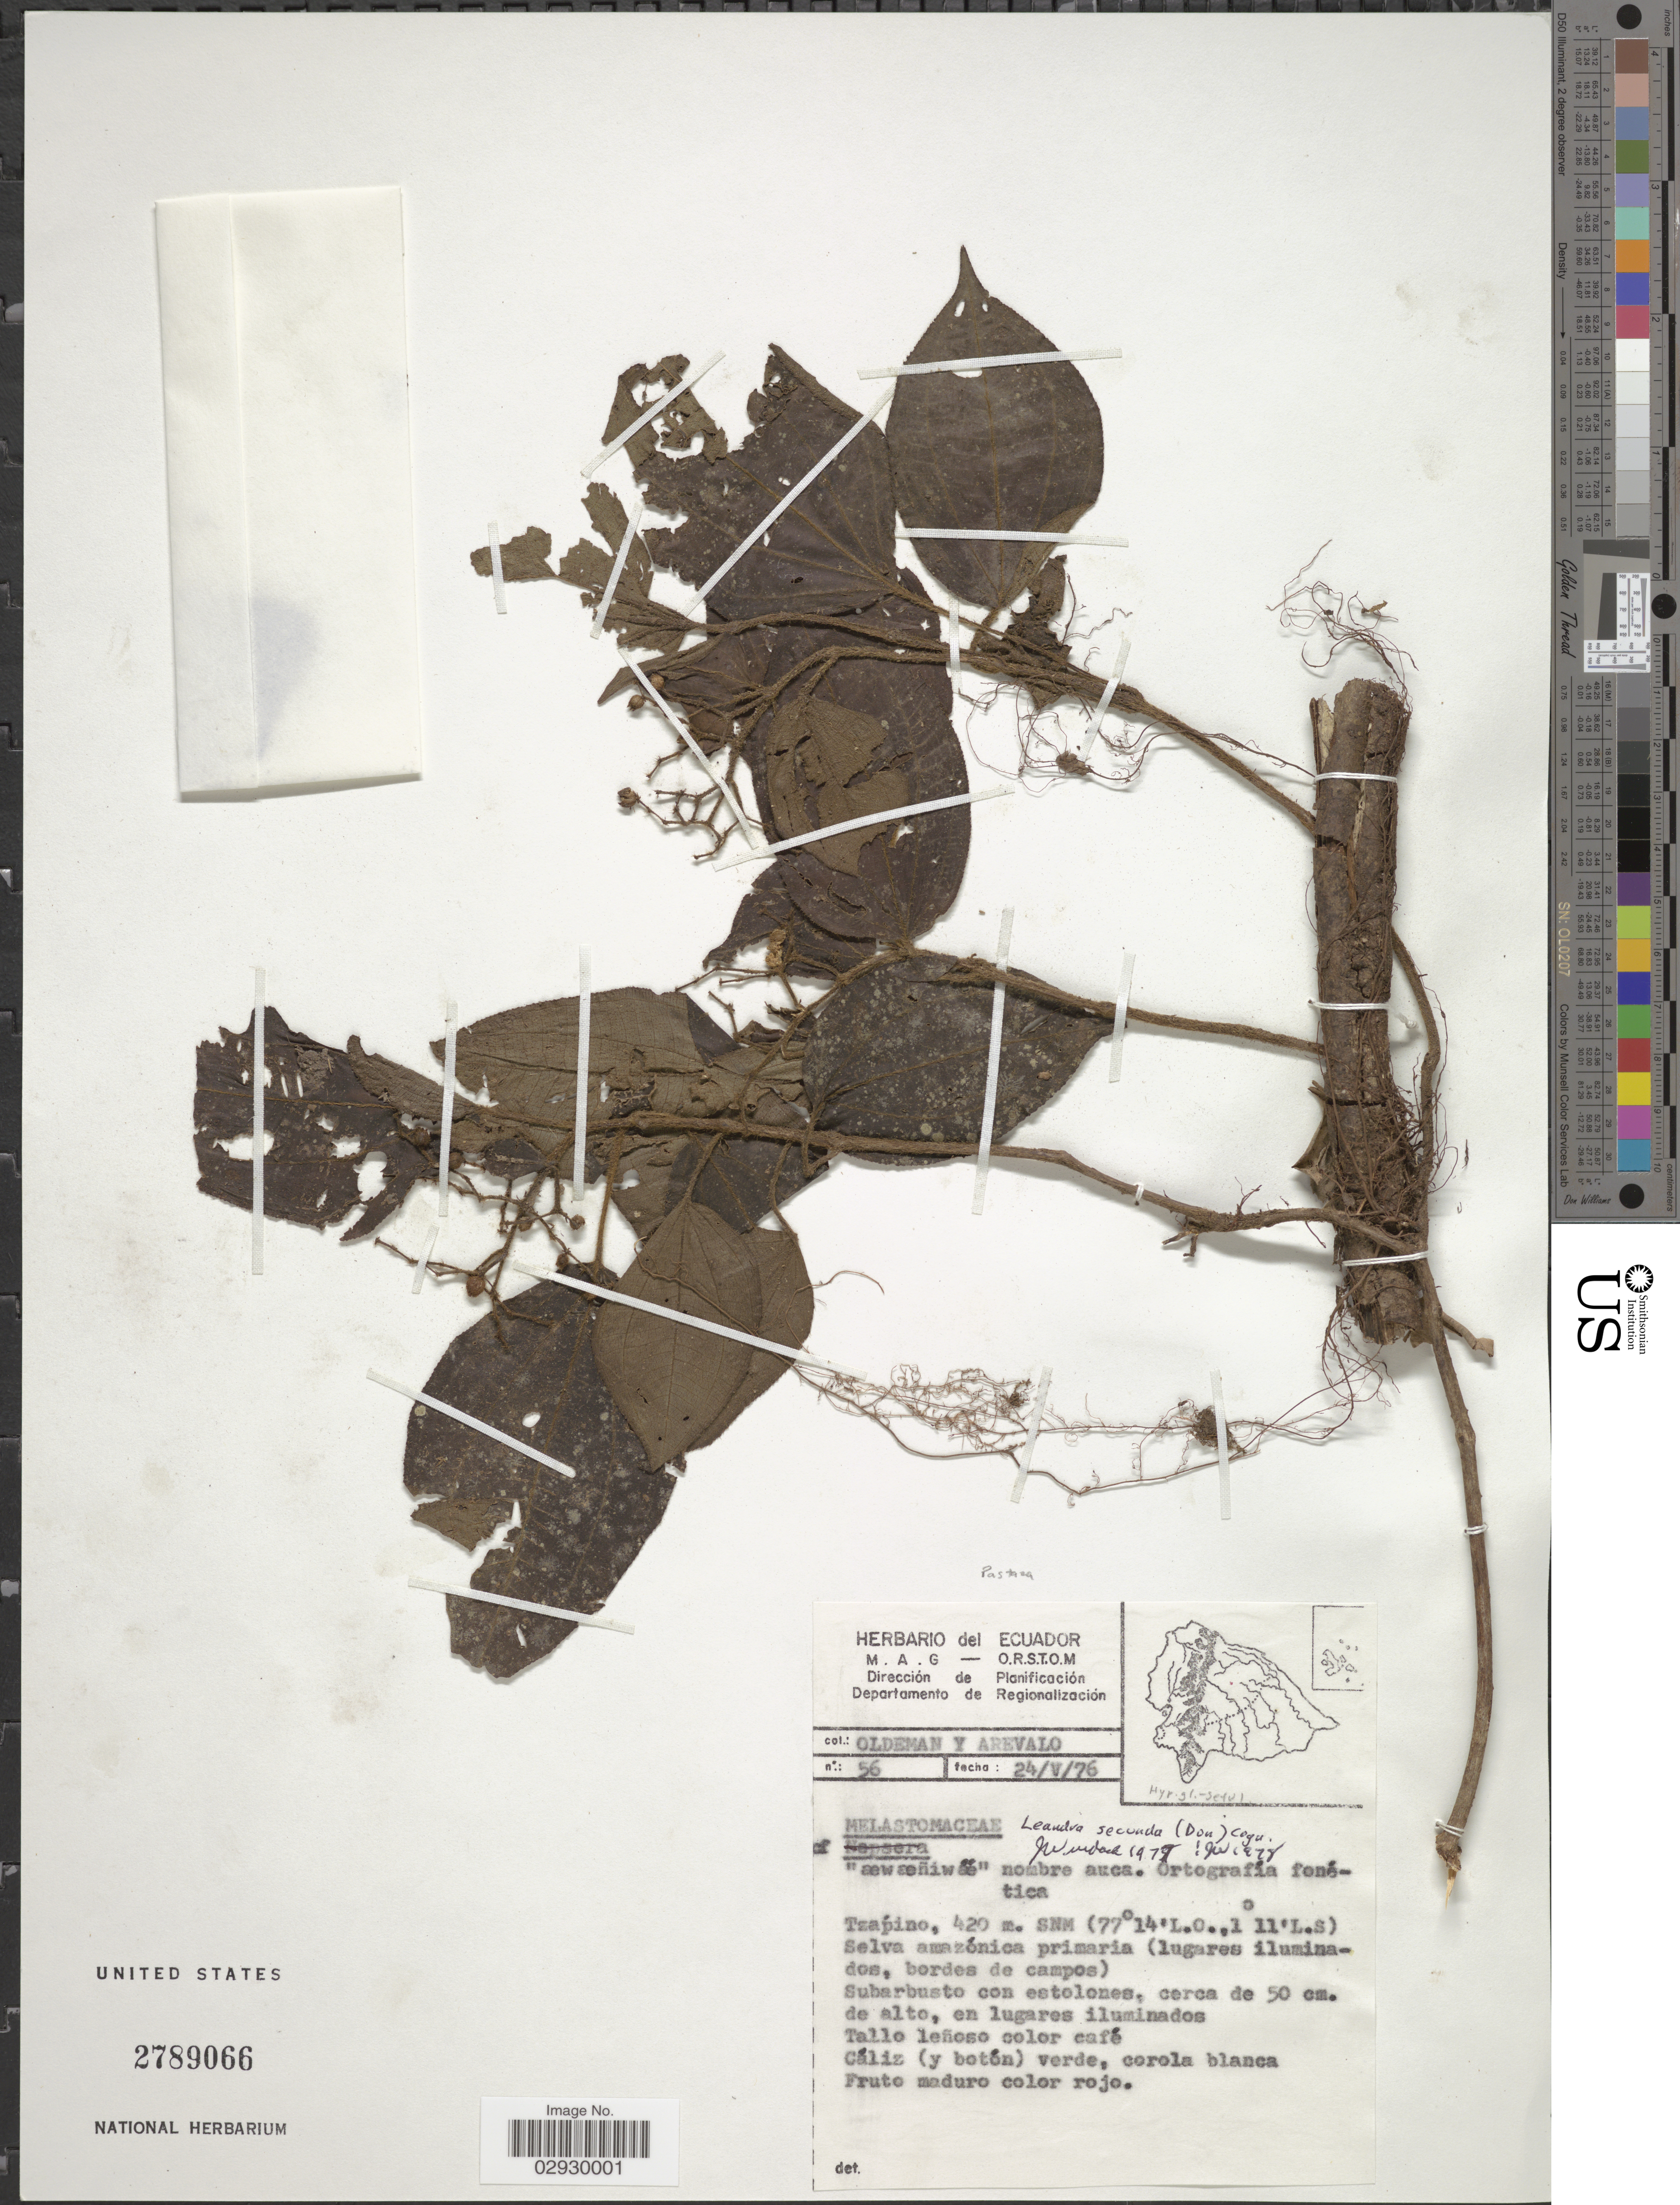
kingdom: Plantae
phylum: Tracheophyta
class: Magnoliopsida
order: Myrtales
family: Melastomataceae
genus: Leandra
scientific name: Leandra secunda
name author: (D. Don) Cogn.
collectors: -- Oldeman & -. Arevalo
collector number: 56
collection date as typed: Transcribed d/m/y: 24/5/76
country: Ecuador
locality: Tzapino.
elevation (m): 420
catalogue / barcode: US 2789066